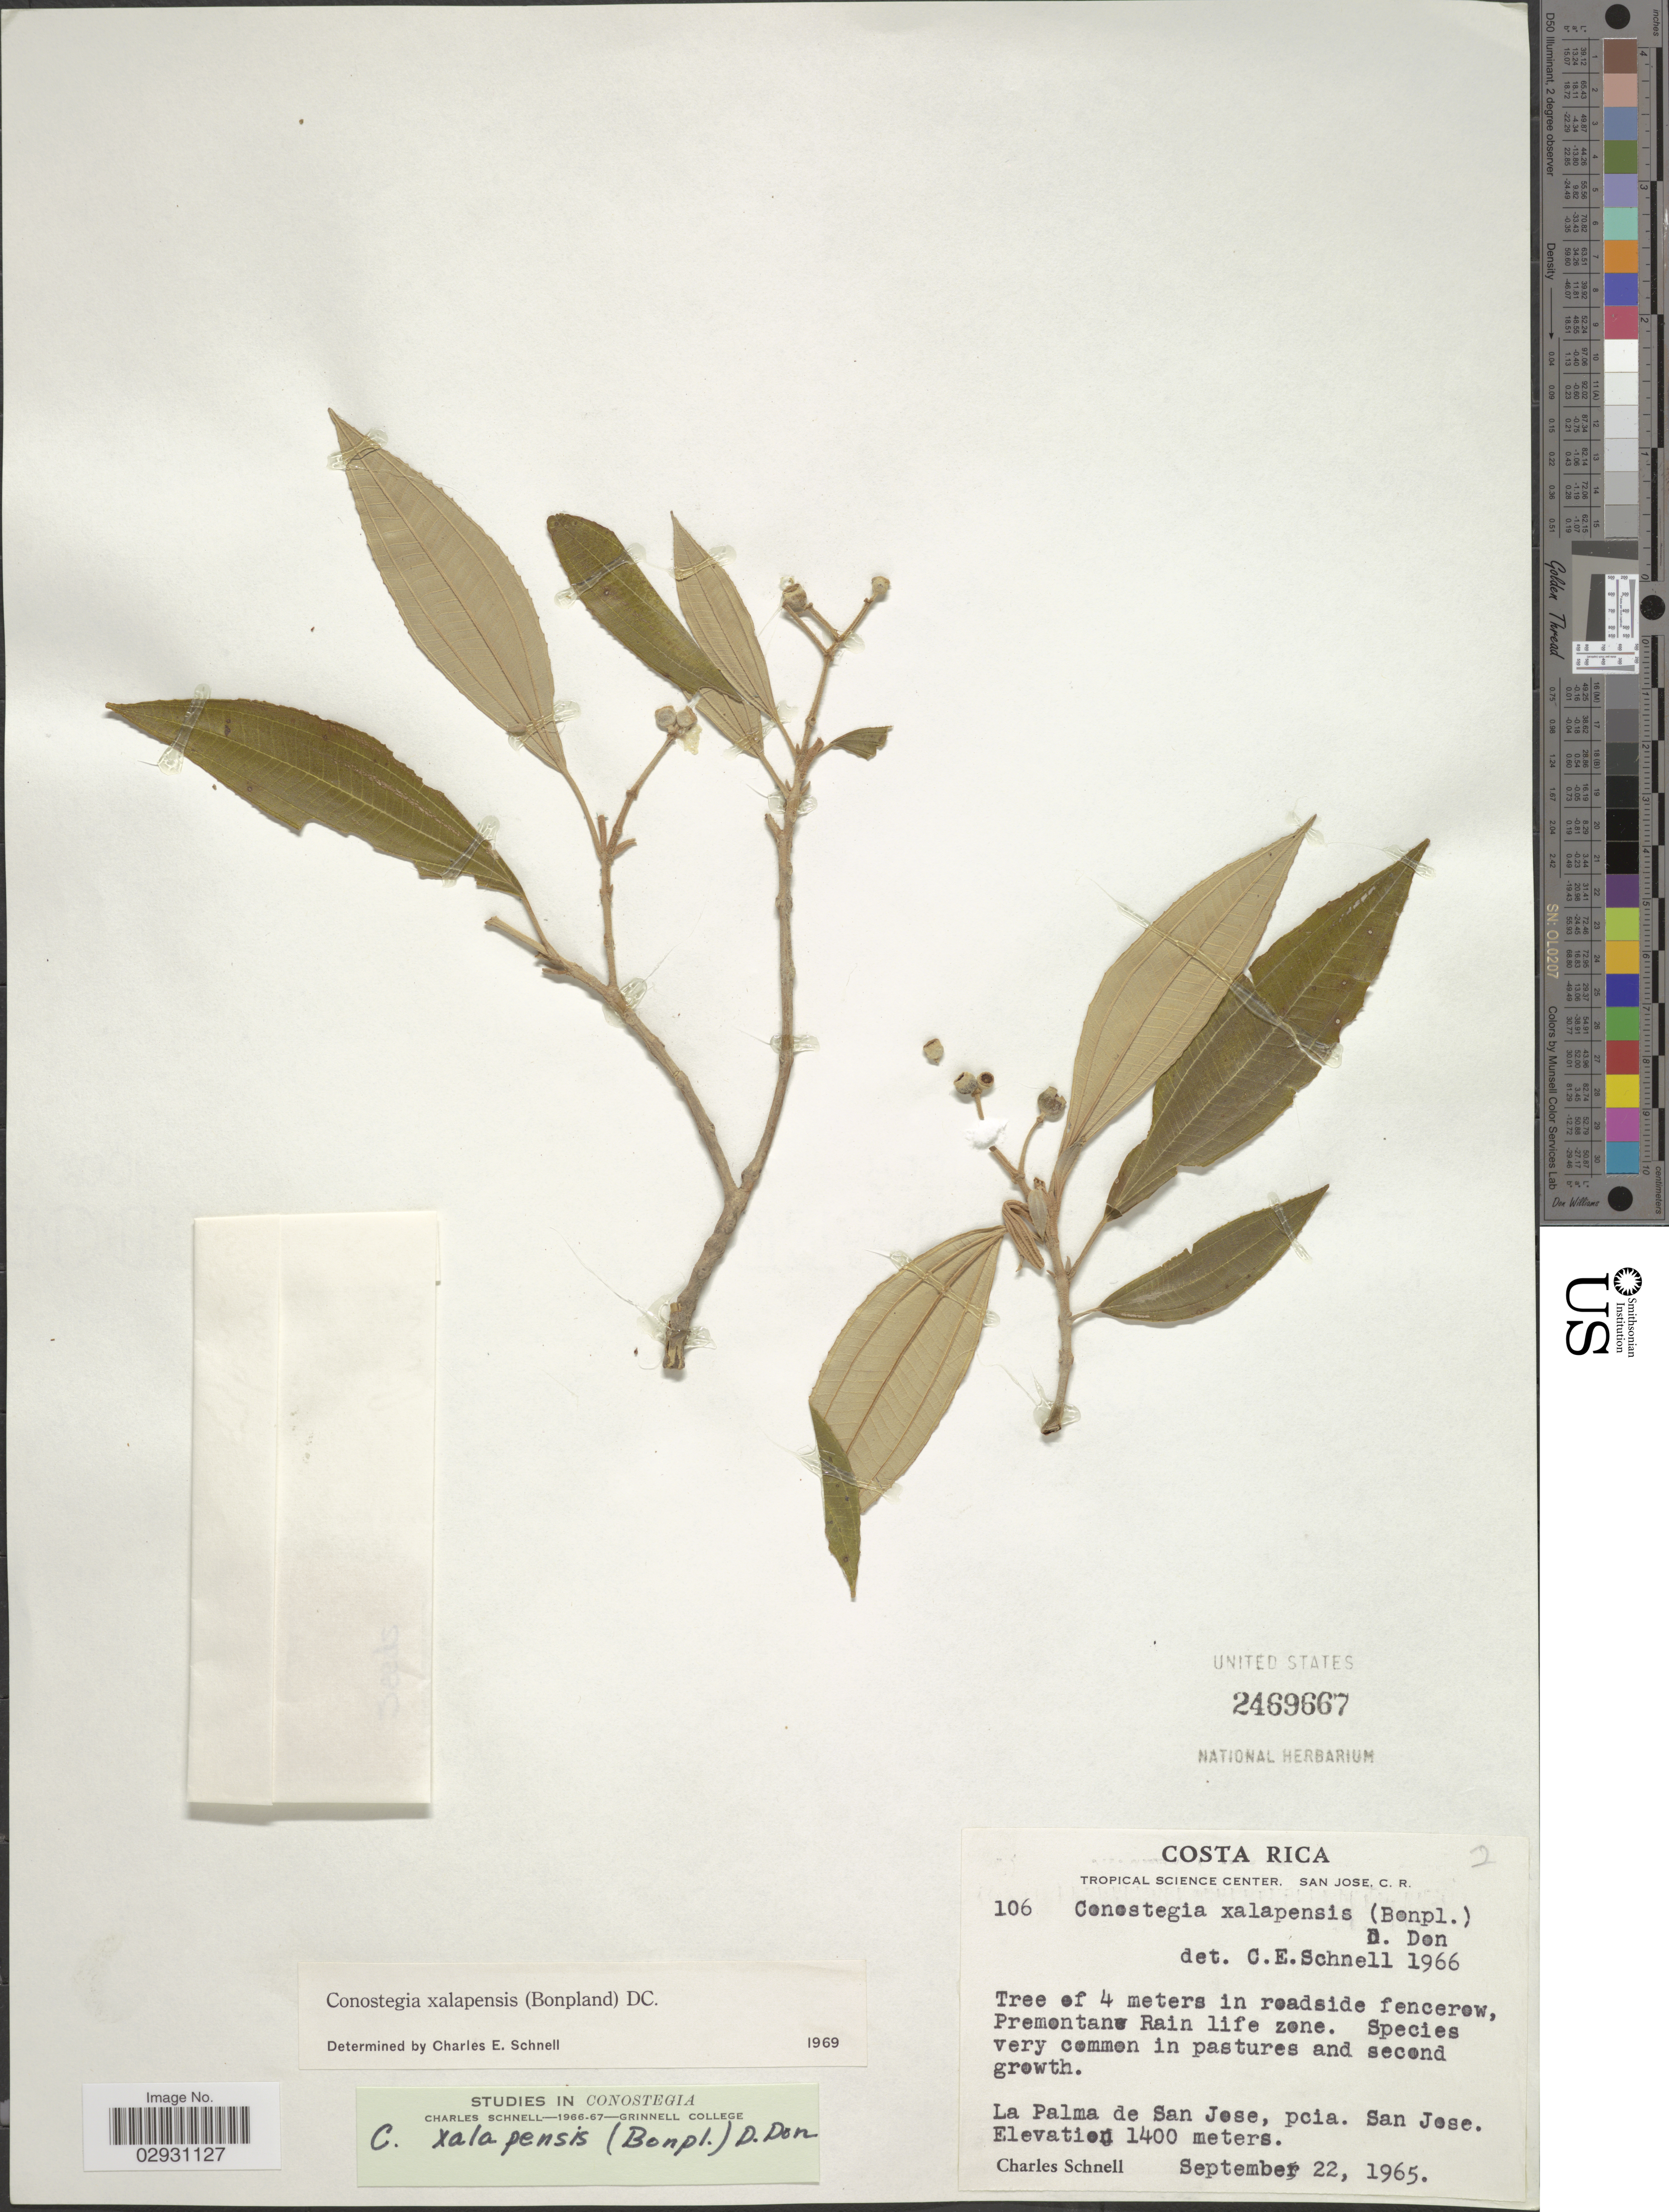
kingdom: Plantae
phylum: Tracheophyta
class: Magnoliopsida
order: Myrtales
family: Melastomataceae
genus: Conostegia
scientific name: Conostegia quadrangularis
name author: Schltdl. ex Steud.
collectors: C. Schnell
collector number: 106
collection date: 1965-09-22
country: Costa Rica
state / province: San José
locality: Premontane Rain life zone. La Palma de San Jose.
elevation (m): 1400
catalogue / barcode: US 2469667